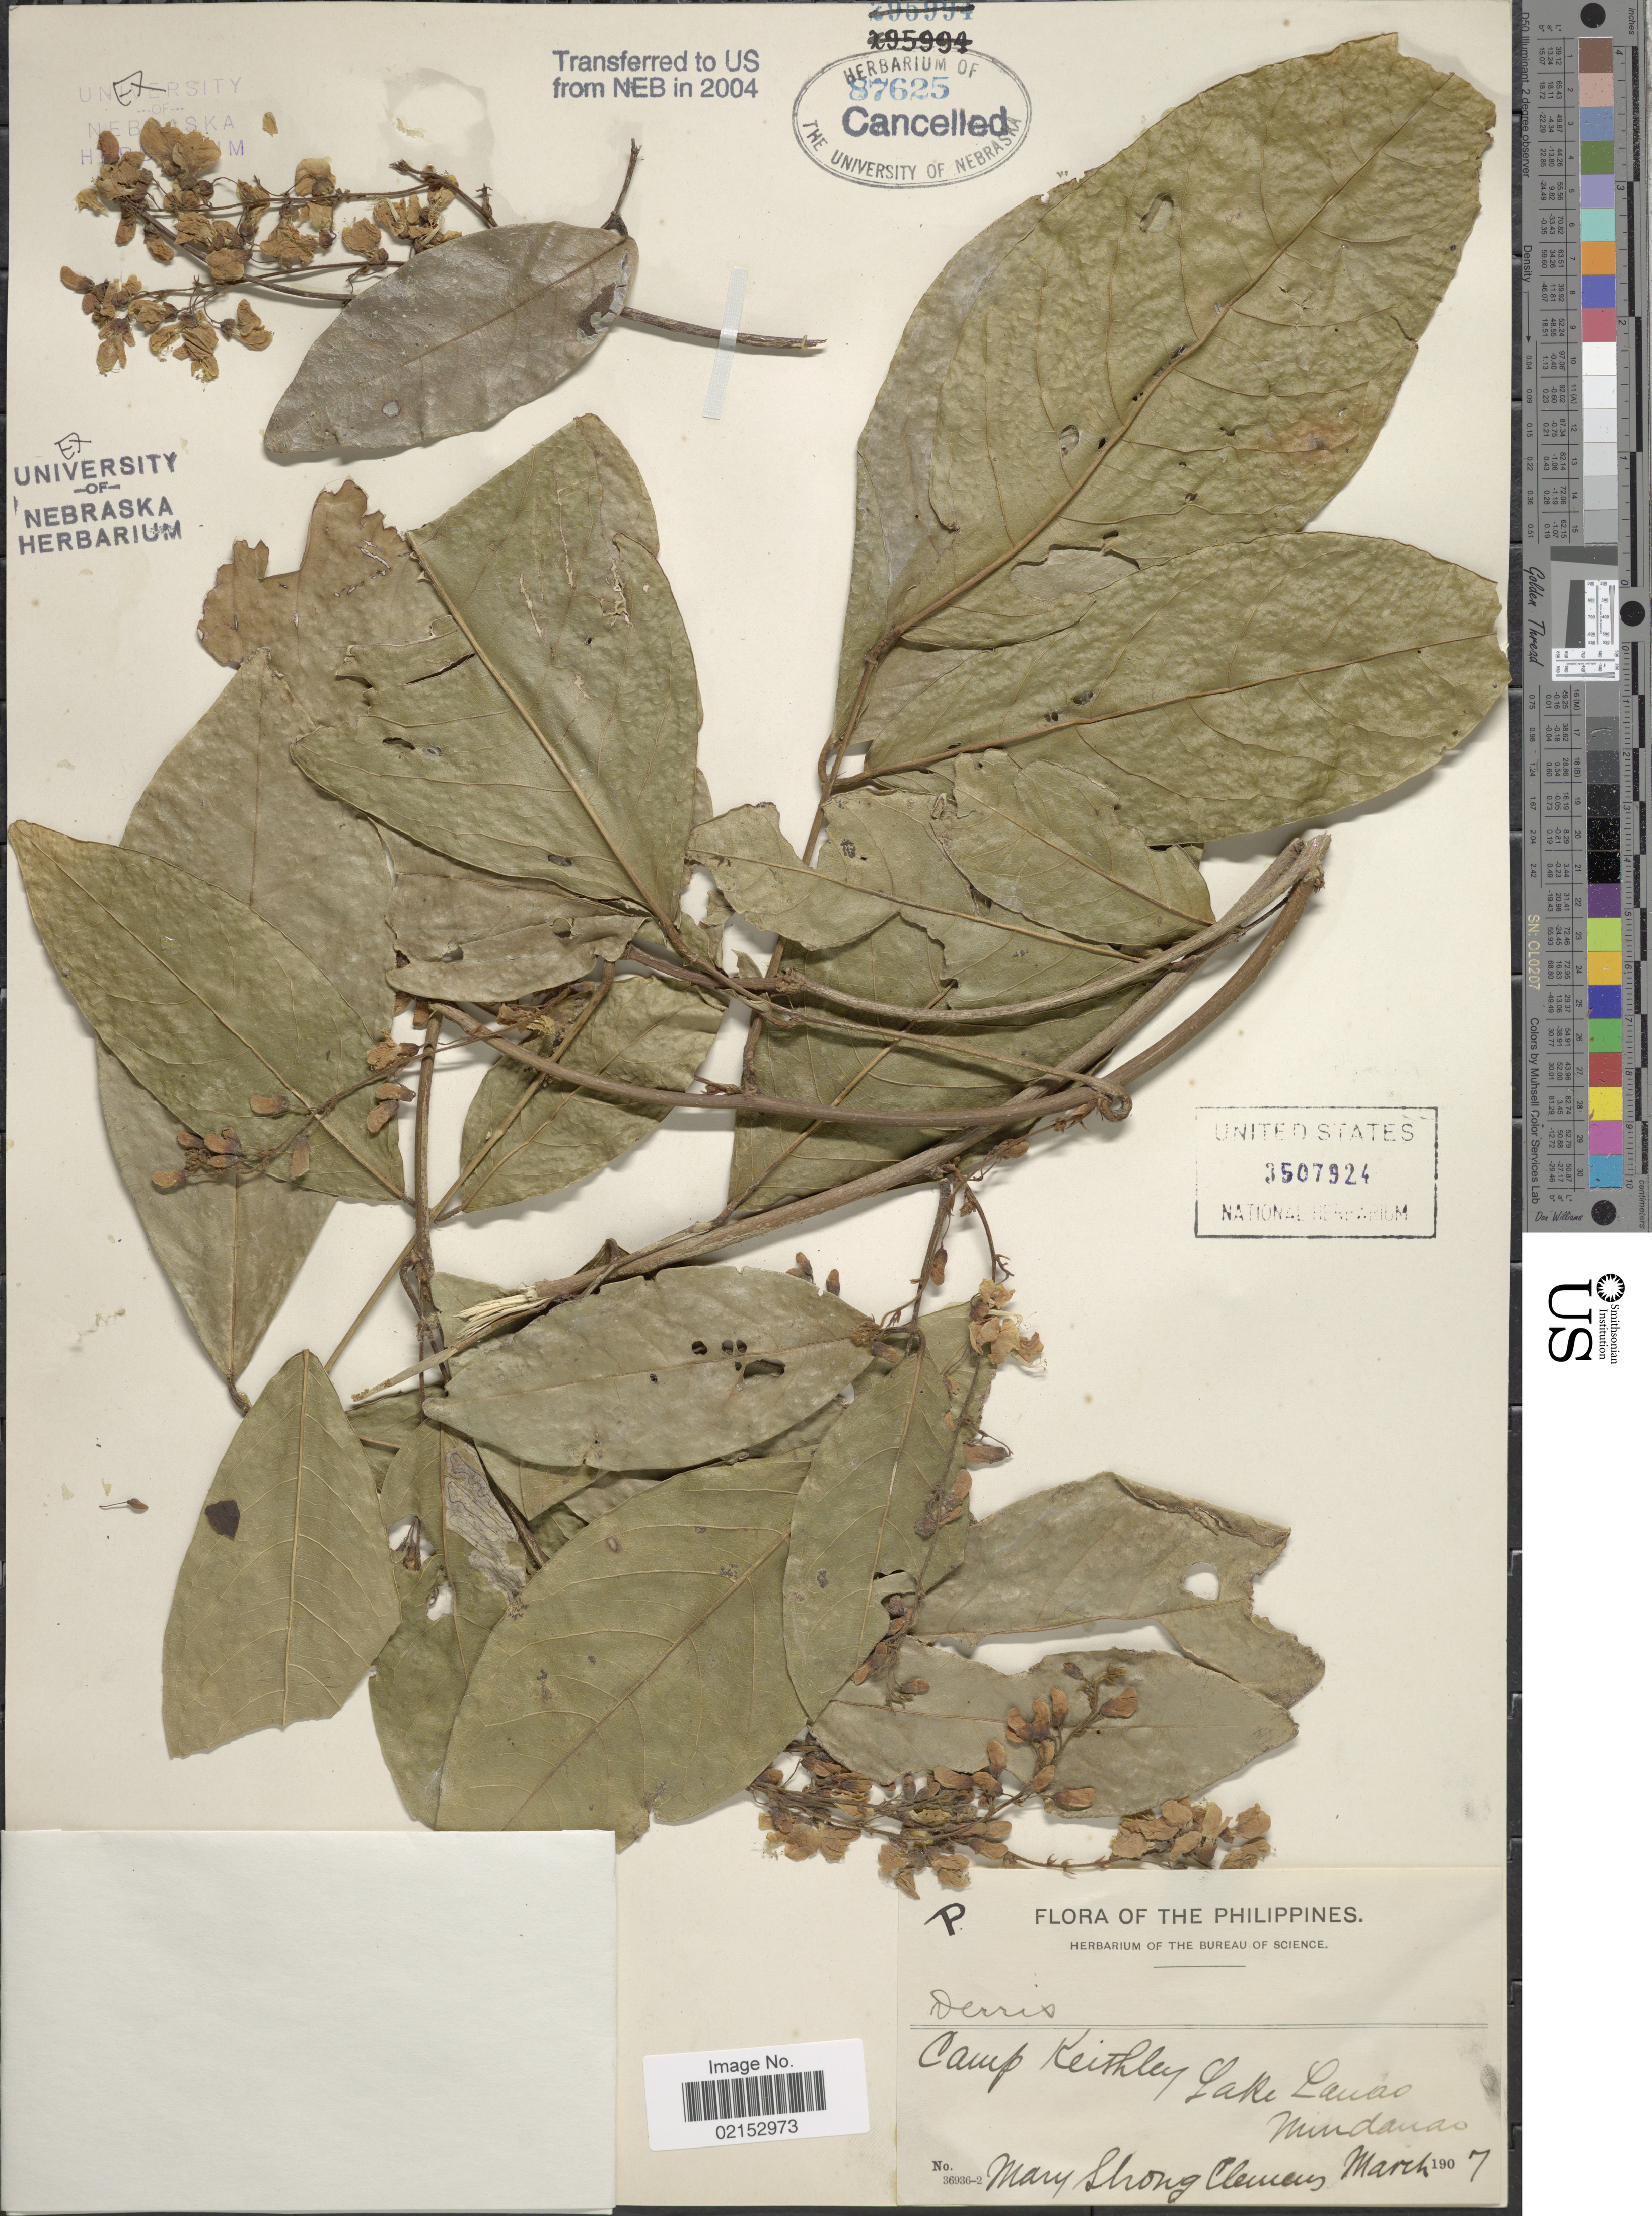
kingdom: Plantae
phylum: Tracheophyta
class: Magnoliopsida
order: Fabales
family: Fabaceae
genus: Derris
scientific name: Derris sp.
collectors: M. S. Clemens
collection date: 1907-03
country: Philippines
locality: Camp Keithley, Lake Lanao, Mindanao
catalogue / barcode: US 3507924